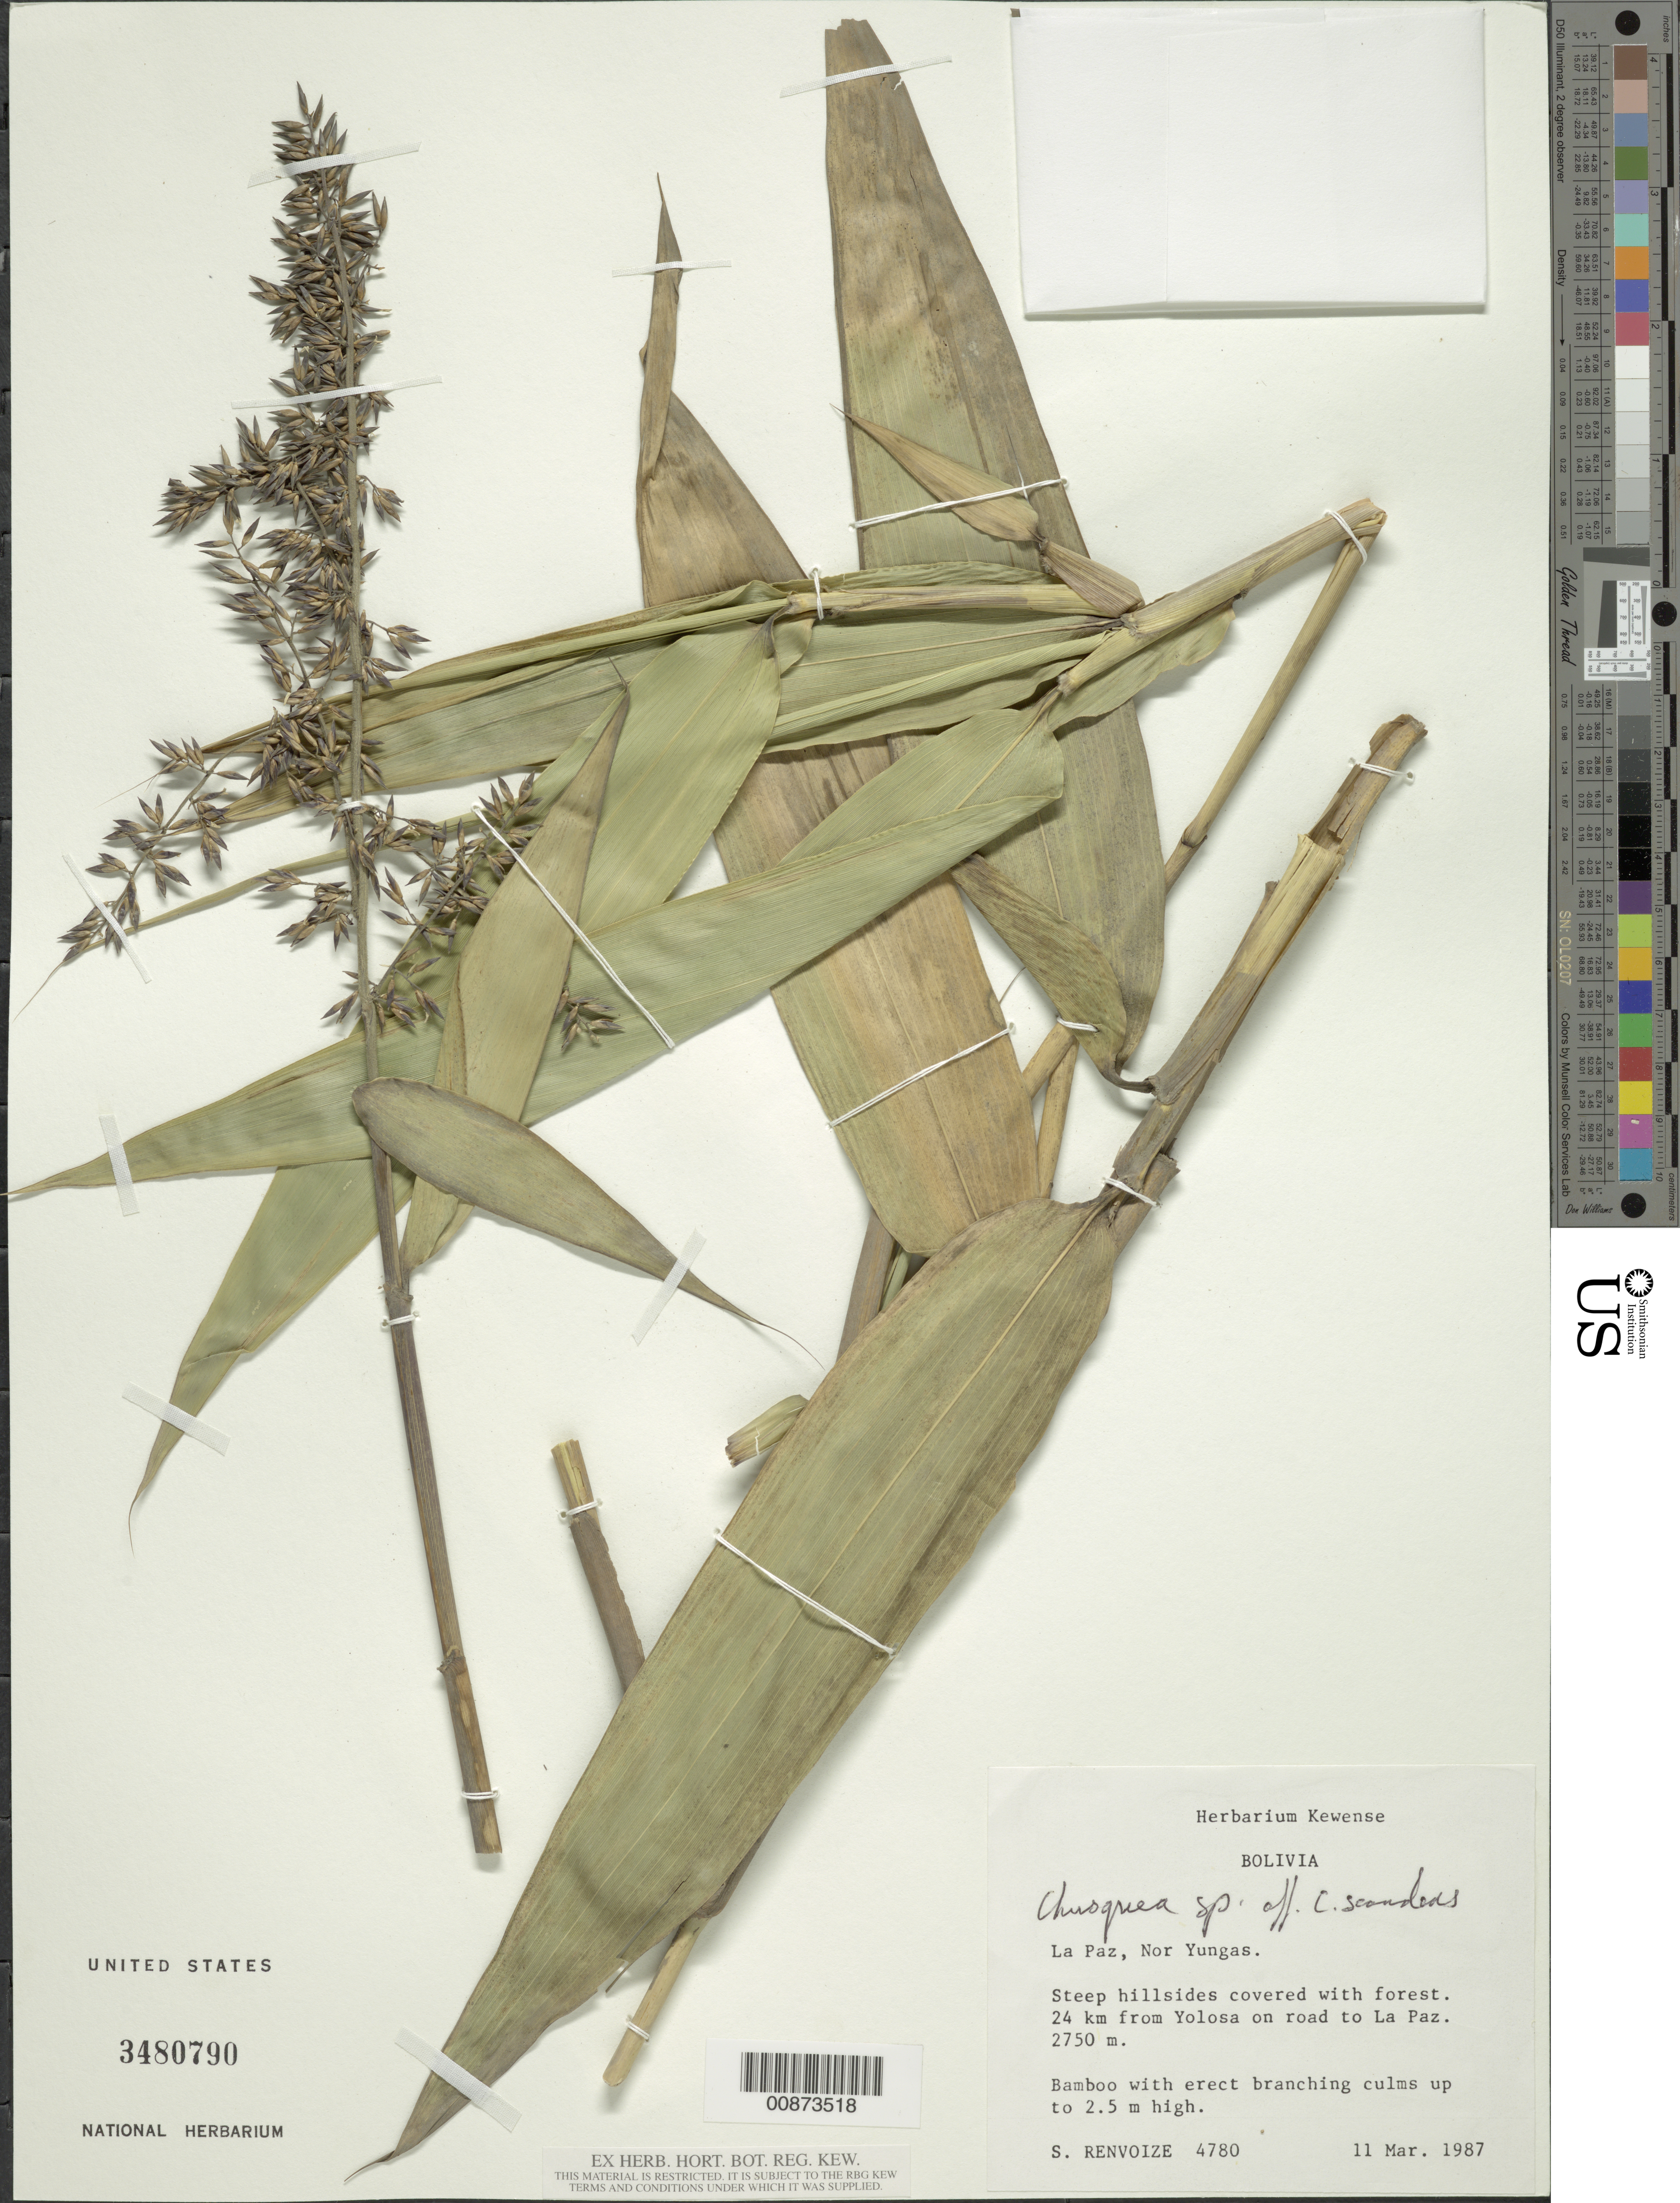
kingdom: Plantae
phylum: Tracheophyta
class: Liliopsida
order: Poales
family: Poaceae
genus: Chusquea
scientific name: Chusquea scandens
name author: Kunth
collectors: S. A. Renvoize et al.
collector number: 4780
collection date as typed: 11 Mar 1987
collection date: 1987-03-11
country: Bolivia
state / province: La Paz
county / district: Nor Yungas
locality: Road from Yolosa and La Paz.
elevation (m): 2750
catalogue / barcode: US 3480790